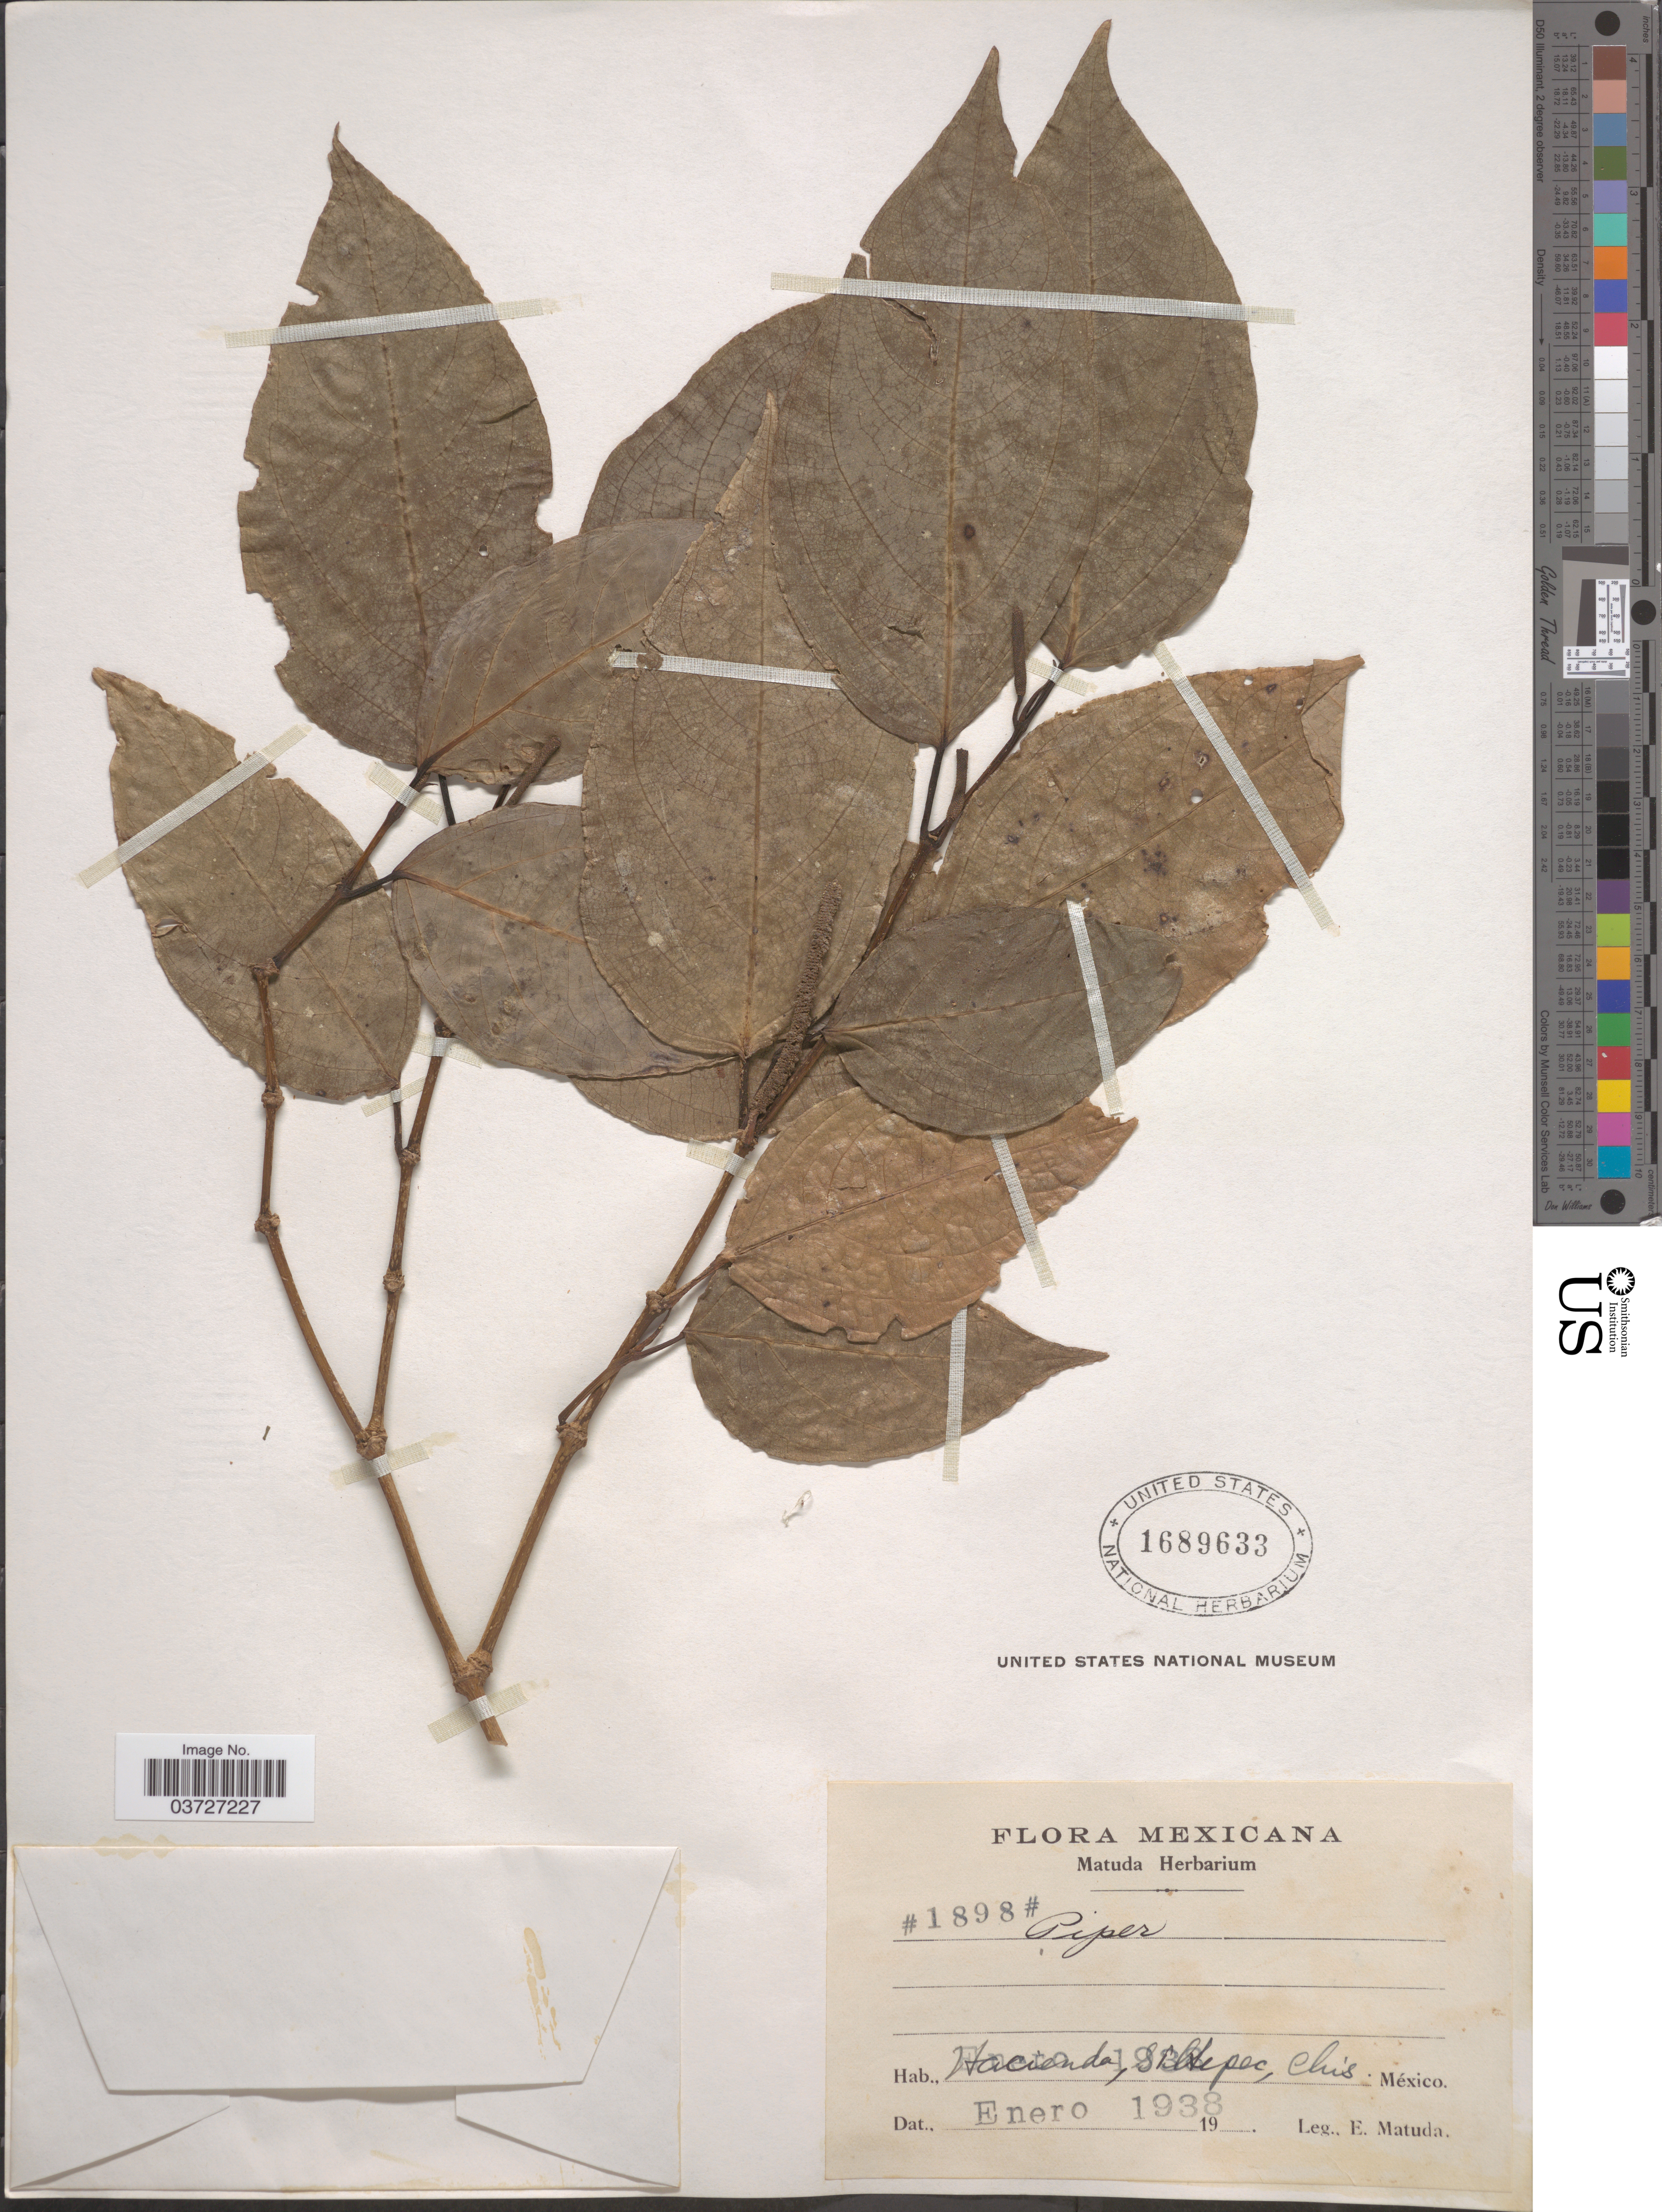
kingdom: Plantae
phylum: Tracheophyta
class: Magnoliopsida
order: Piperales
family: Piperaceae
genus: Piper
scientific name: Piper sp.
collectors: E. Matuda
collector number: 1898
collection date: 1938-01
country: Mexico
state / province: Chiapas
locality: Hacienda, Siltepec, Chis.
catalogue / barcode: US 1689633